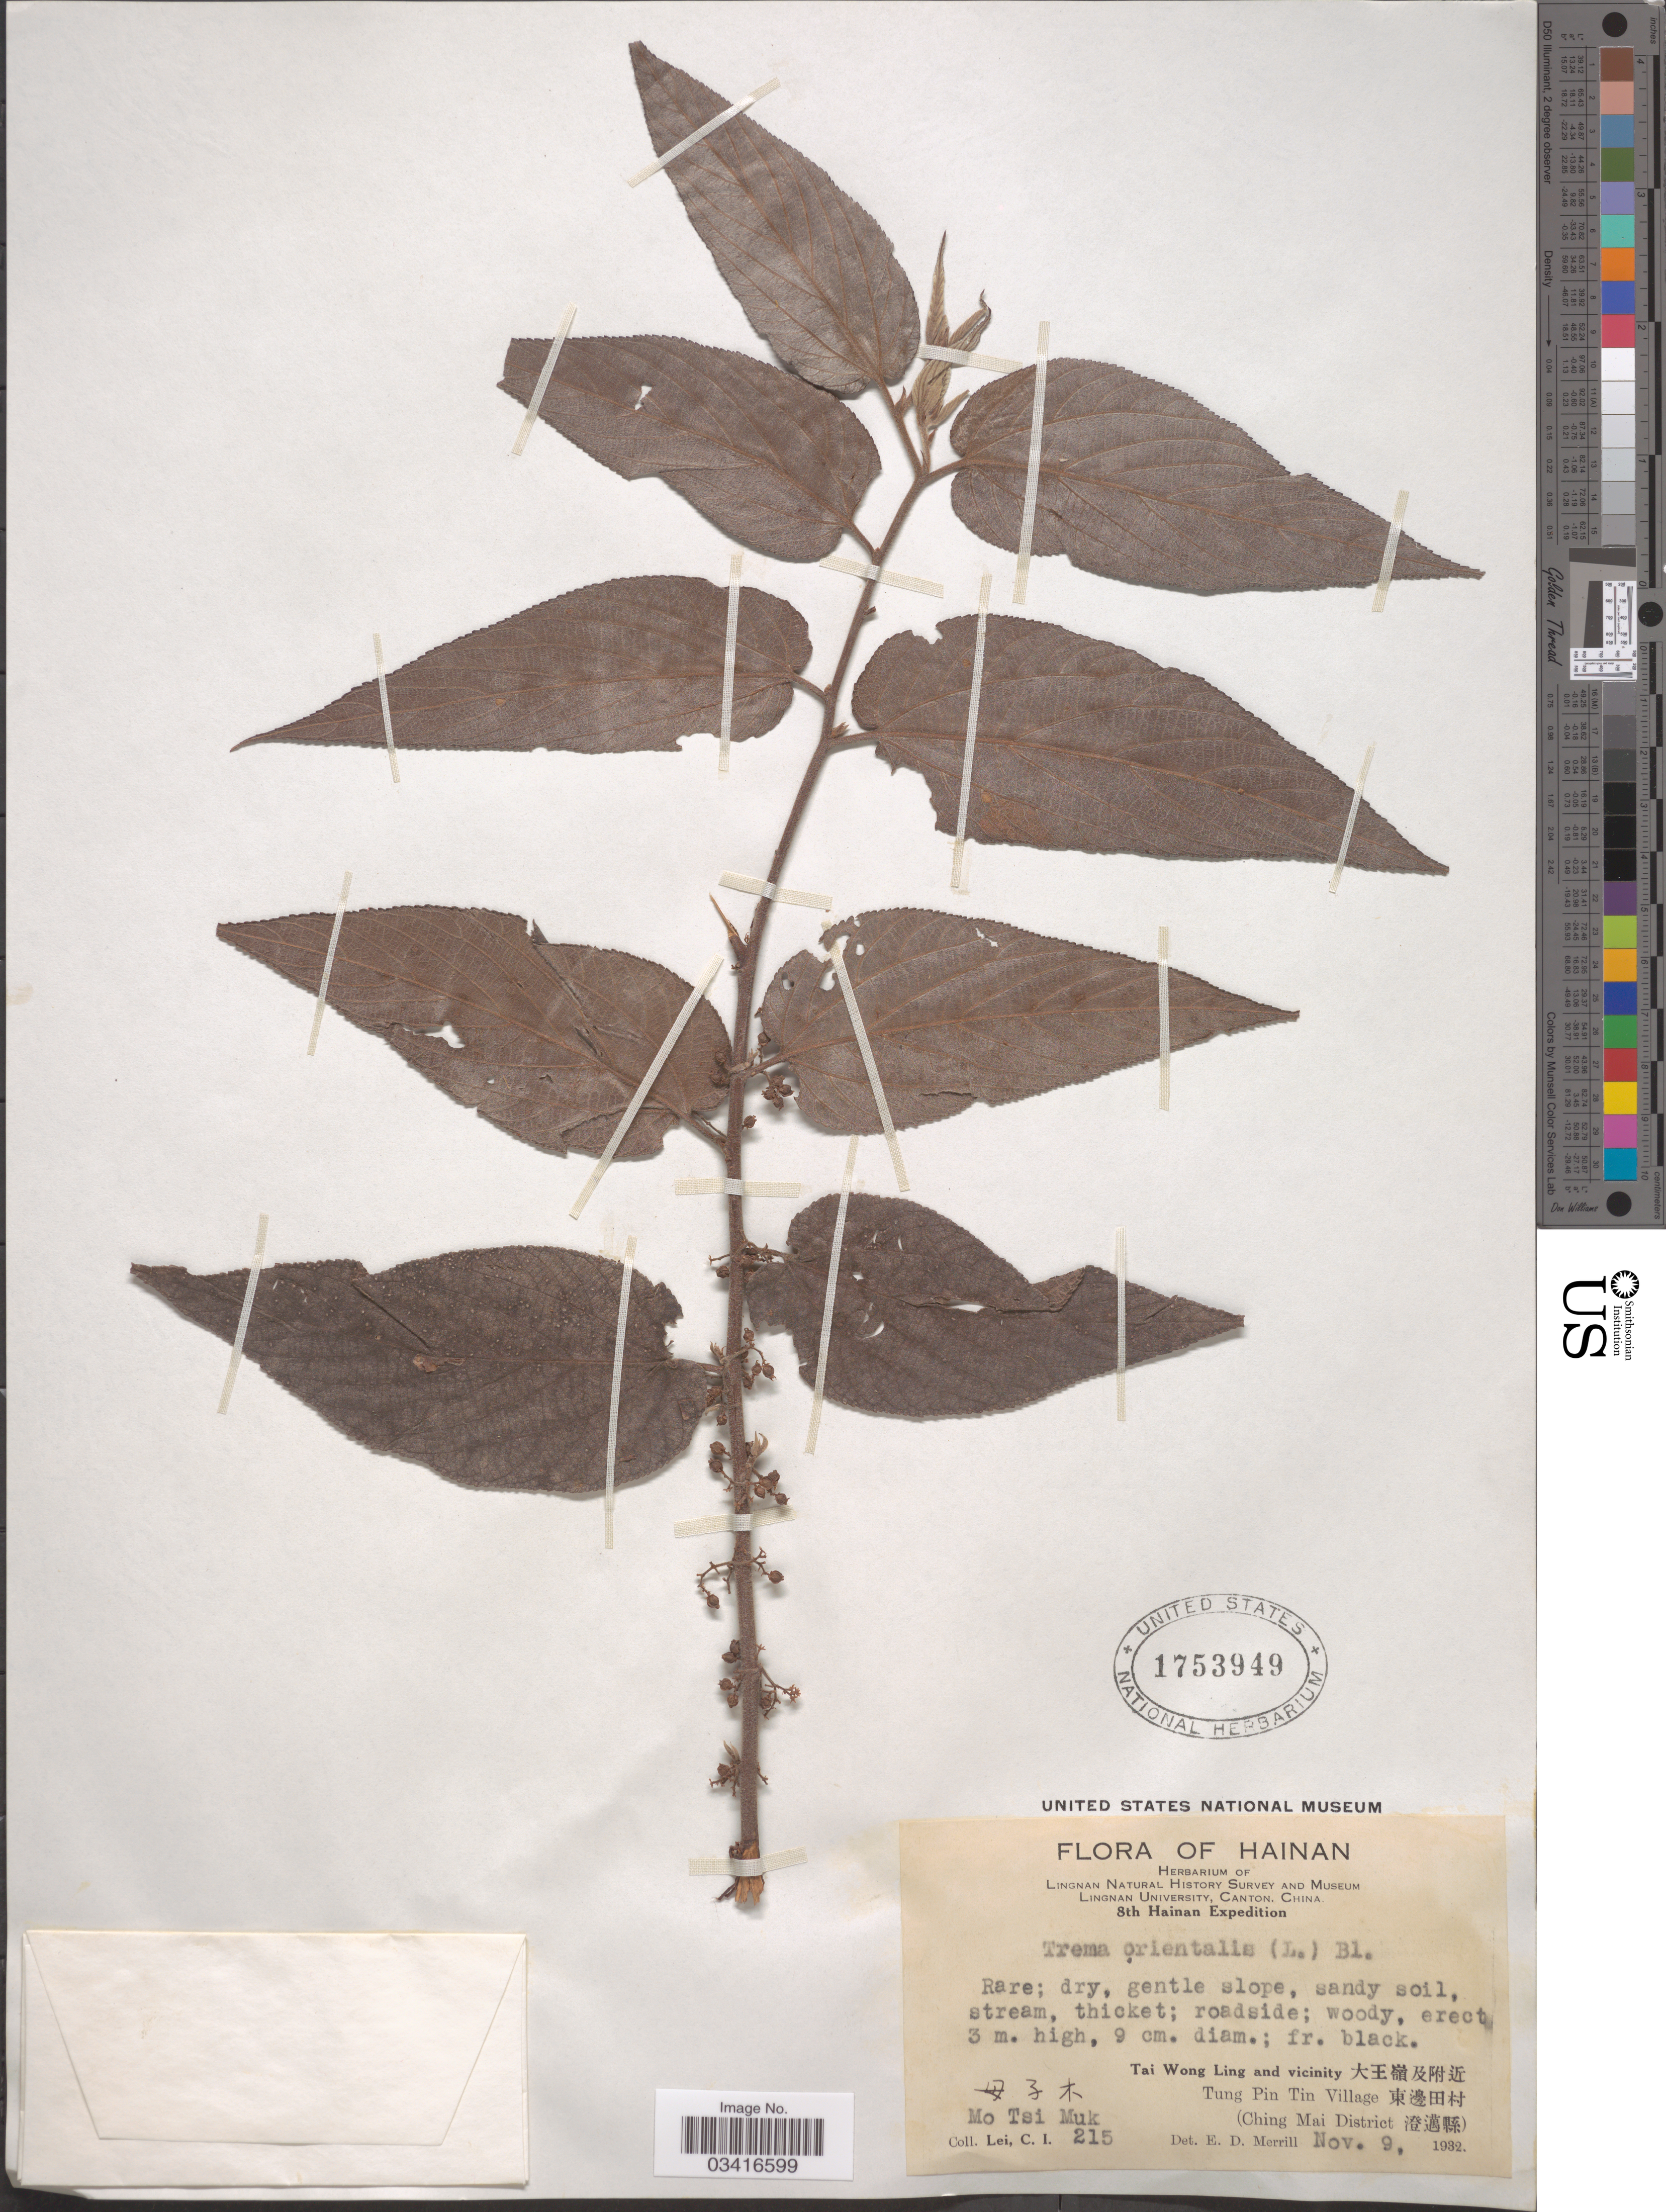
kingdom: Plantae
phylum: Tracheophyta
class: Magnoliopsida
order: Rosales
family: Cannabaceae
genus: Trema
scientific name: Trema orientale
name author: (L.) Blume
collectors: C. I. Lei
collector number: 215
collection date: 1932-11-09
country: China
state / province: Hainan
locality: Tai Wong Ling and vicinity X. Tung Pin Tin Village X. (Ching Mai District X). Mo Tsi Muk.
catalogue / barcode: US 1753949